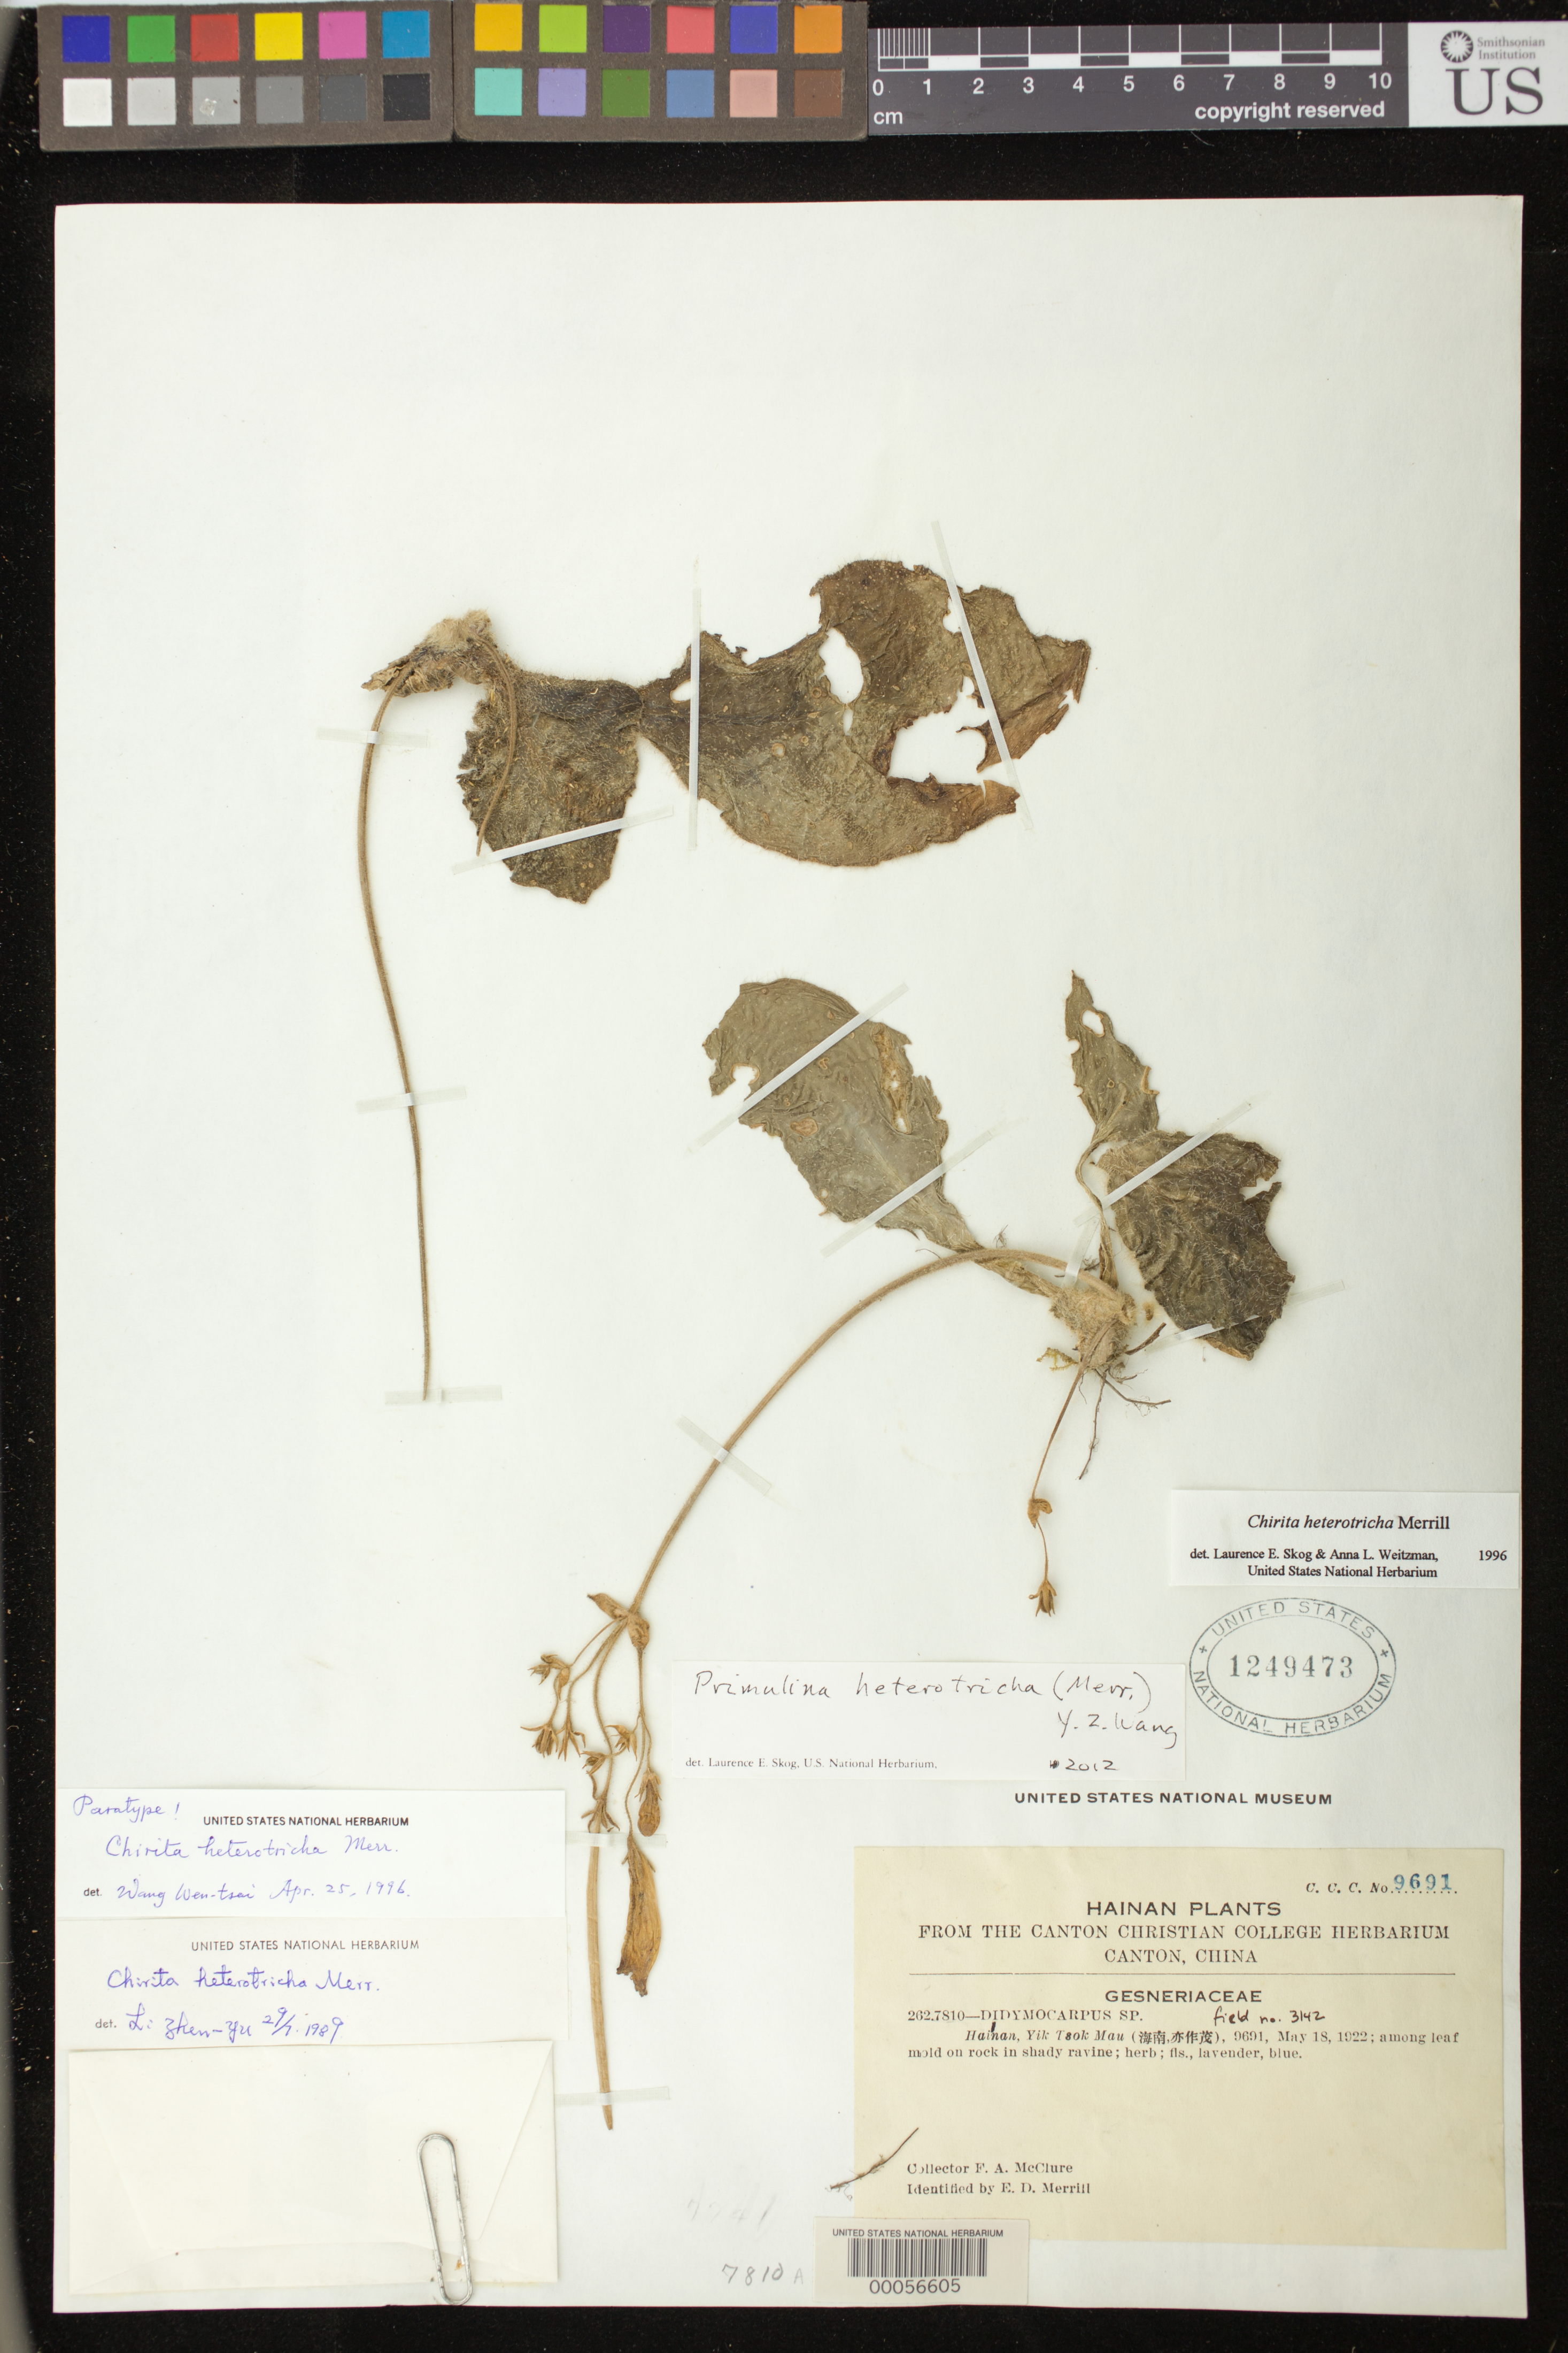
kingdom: Plantae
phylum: Tracheophyta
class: Magnoliopsida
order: Lamiales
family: Gesneriaceae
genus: Primulina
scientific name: Primulina heterotricha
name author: (Merr.) Y. Dong & Y.Z. Wang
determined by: Skog, Laurence E.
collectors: F. A. McClure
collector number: C.C.C. 9691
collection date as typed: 18 May 1922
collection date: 1922-05-18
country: China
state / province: Guangdong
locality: Hainan i., Hainan, yik tsok mau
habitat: Among leaf mold on rock in shady ravine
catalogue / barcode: US 1249473